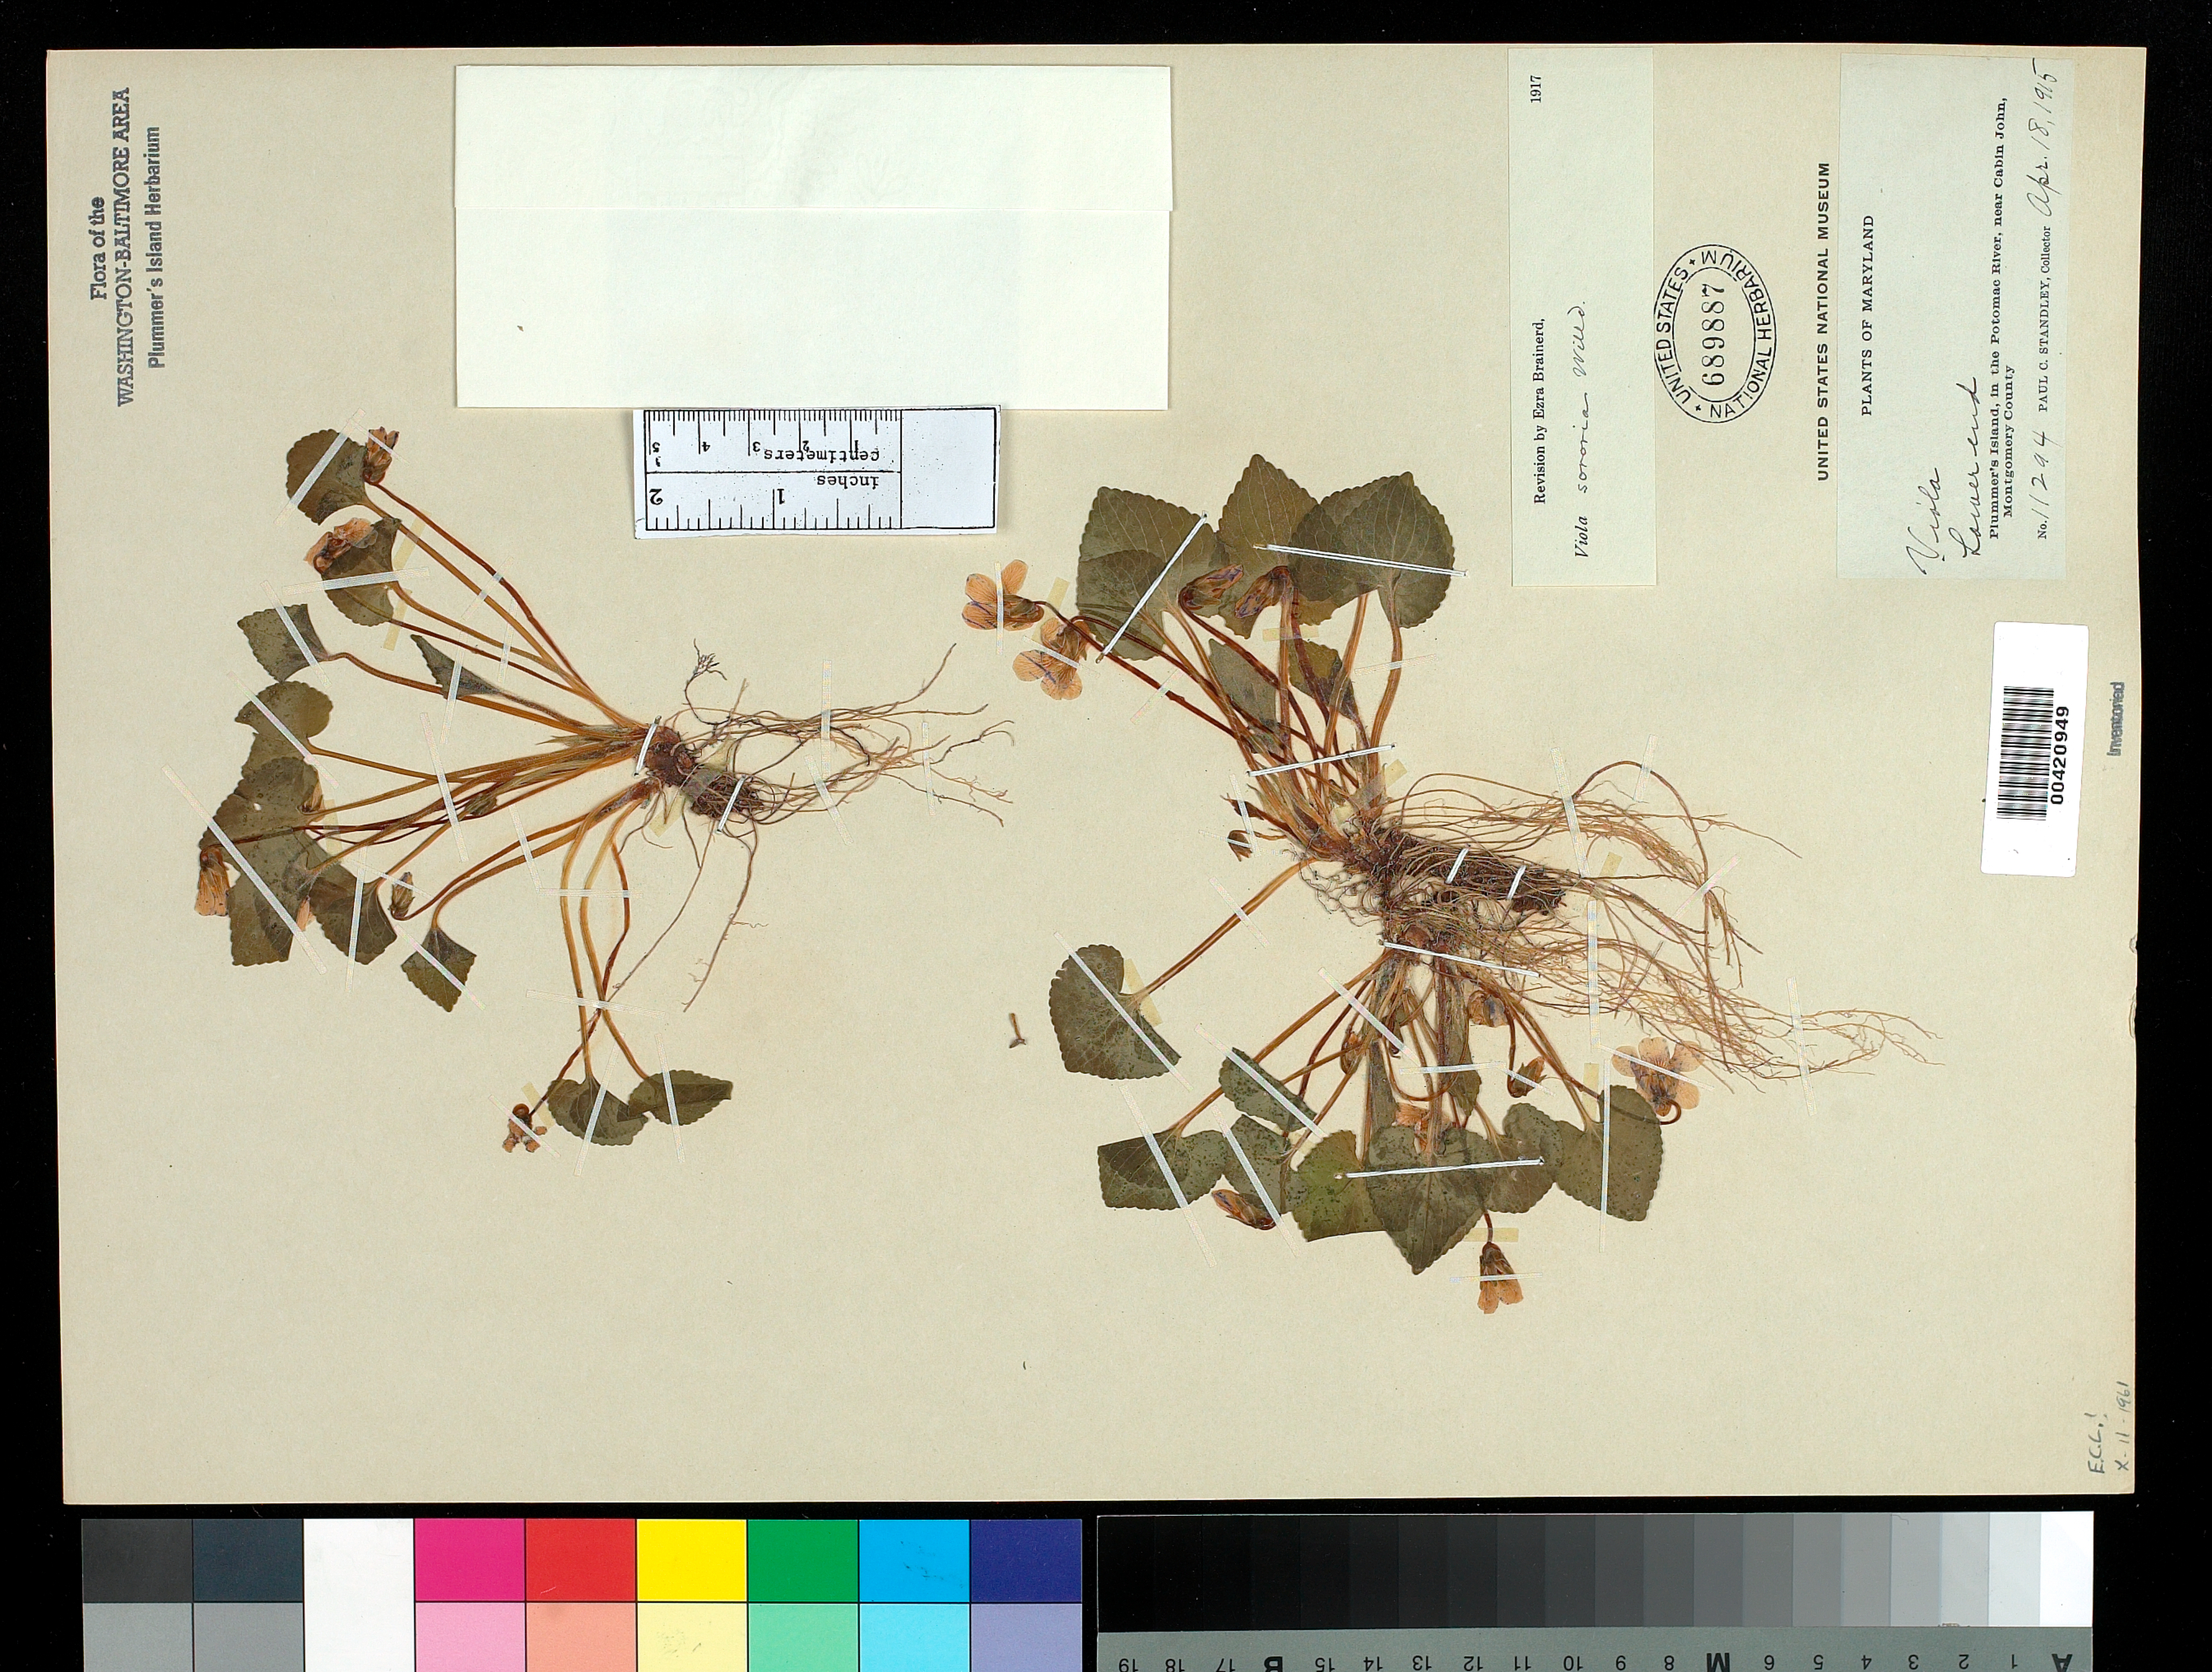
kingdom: Plantae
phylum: Tracheophyta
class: Magnoliopsida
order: Malpighiales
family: Violaceae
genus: Viola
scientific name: Viola sororia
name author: Willd.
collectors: P. C. Standley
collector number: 11294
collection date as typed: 18 Apr 1915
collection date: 1915-04-18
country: United States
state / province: Maryland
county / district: Montgomery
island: Plummers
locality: Plummer's Island; lower end C. & O. Canal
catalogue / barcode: US 689887